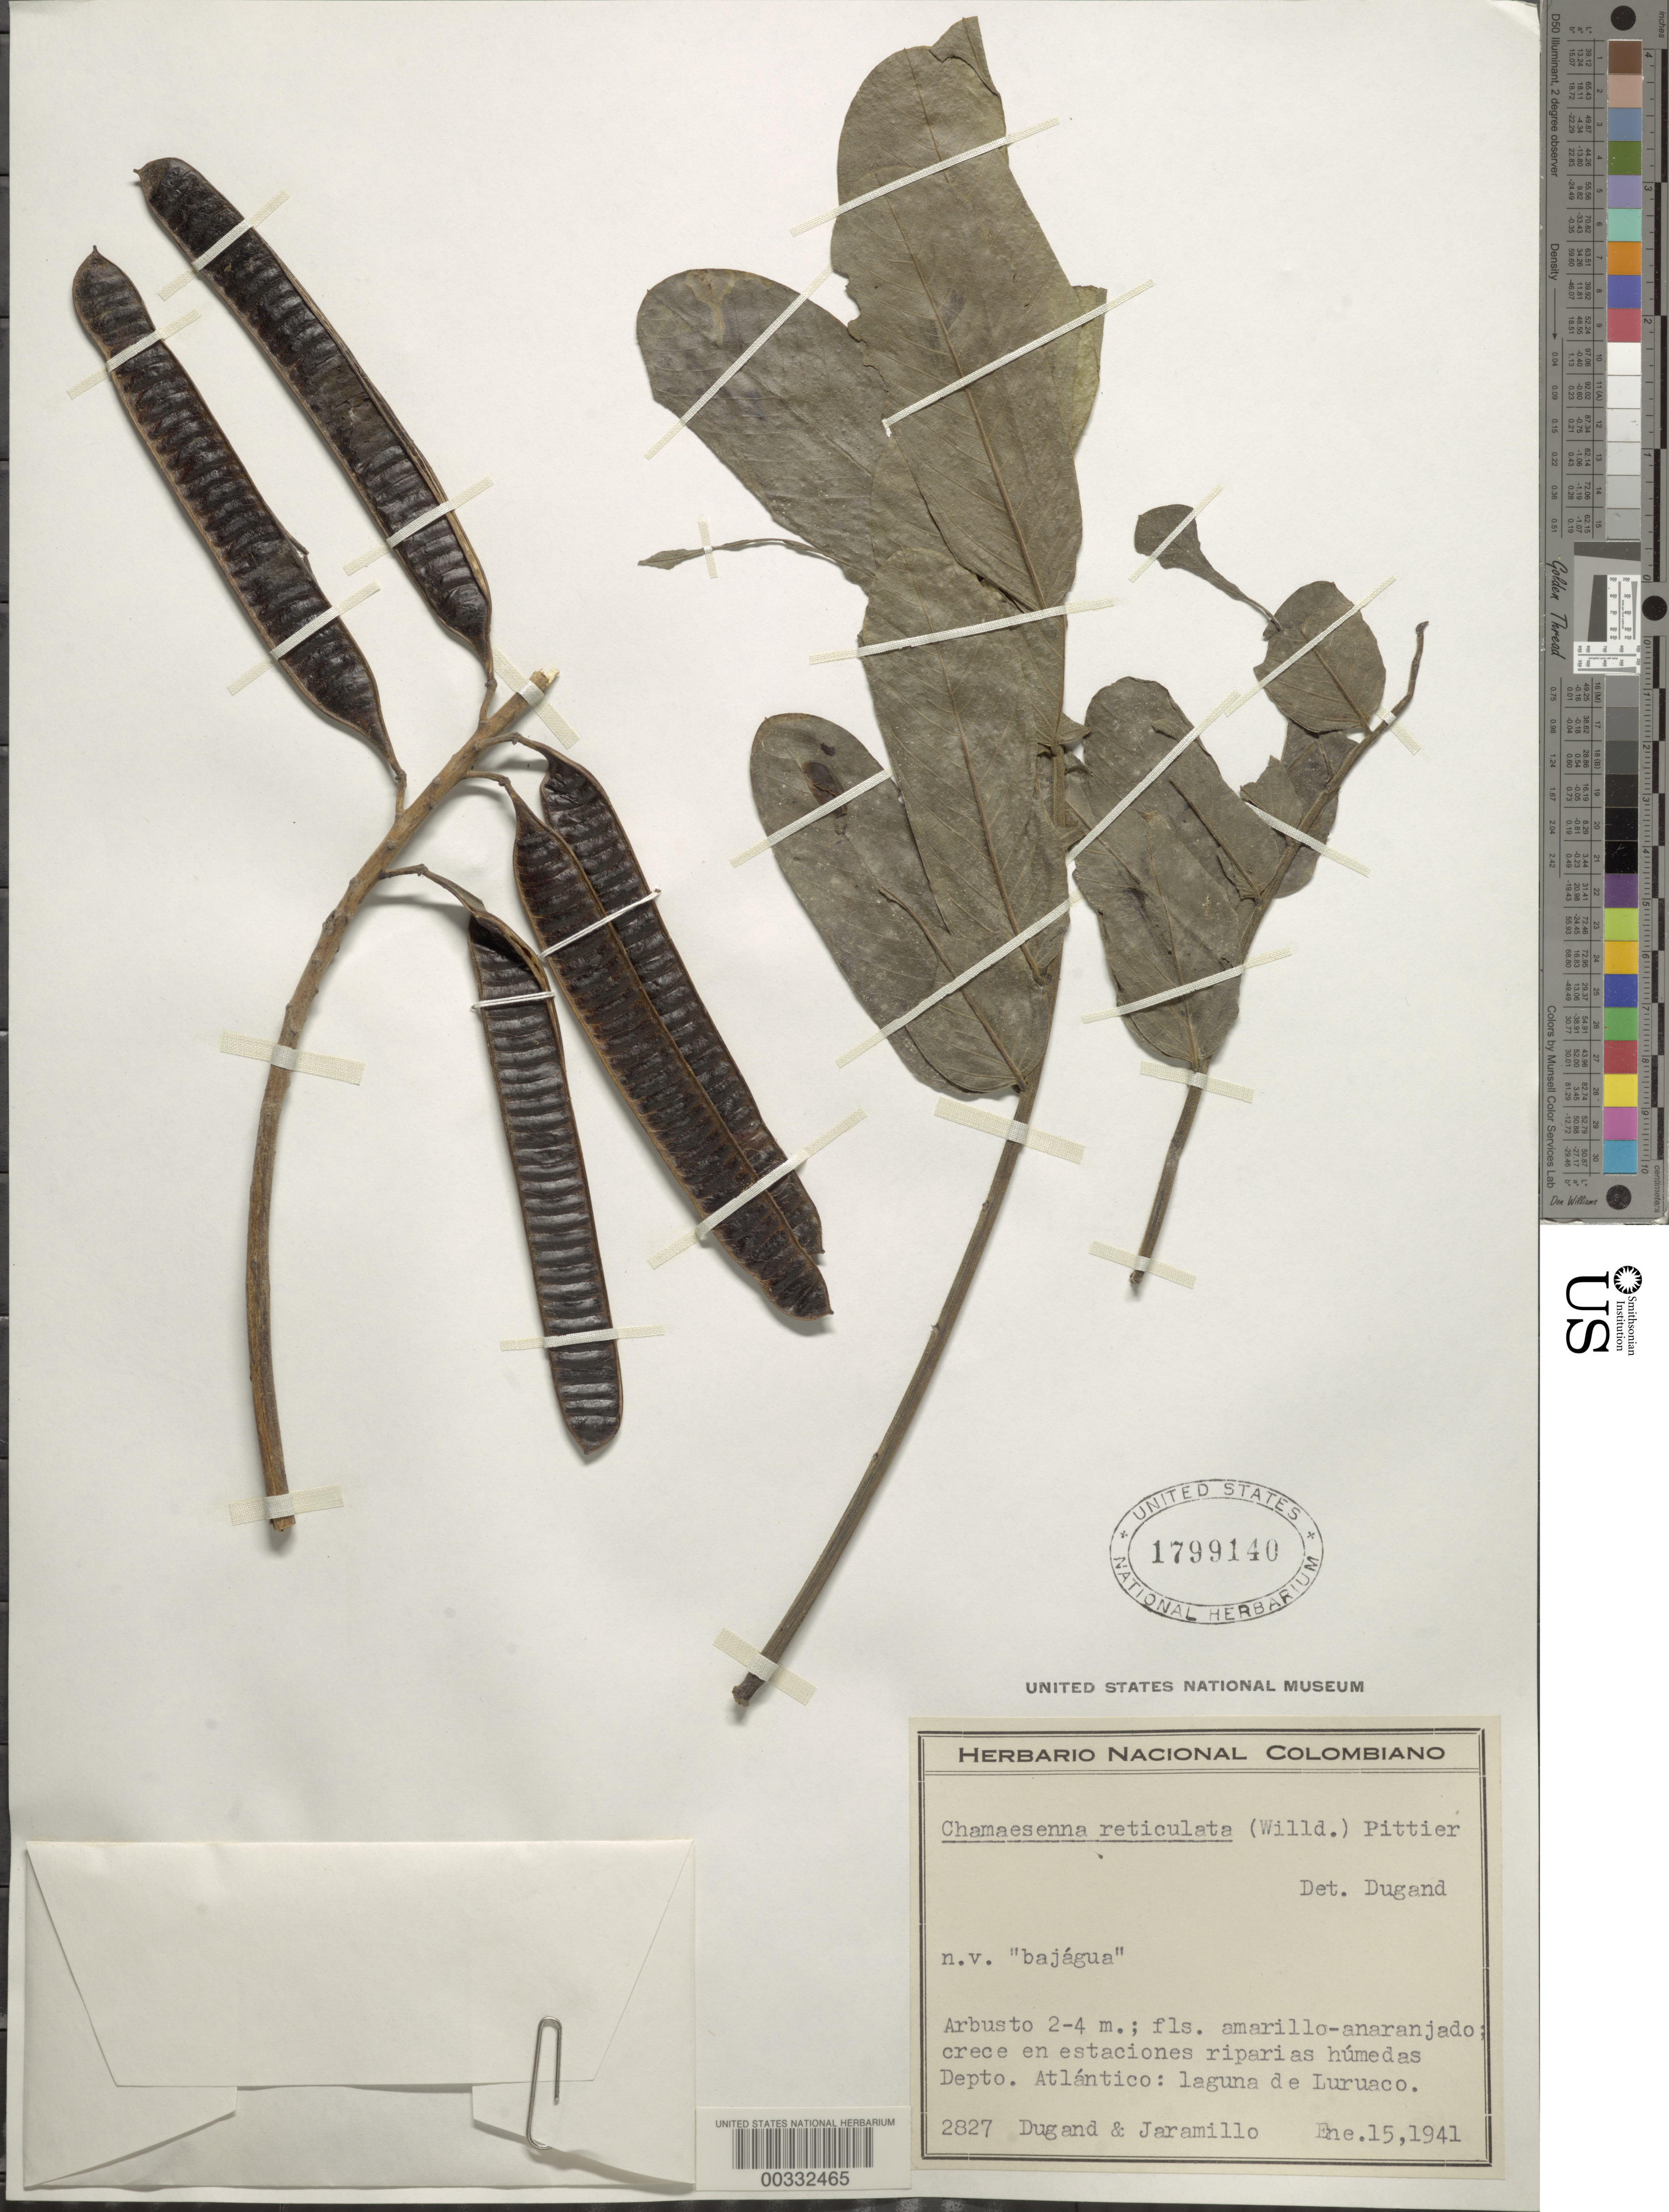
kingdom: Plantae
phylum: Tracheophyta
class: Magnoliopsida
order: Fabales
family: Fabaceae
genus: Senna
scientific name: Senna reticulata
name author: (Willd.) H.S. Irwin & Barneby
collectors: A. Dugand G. & R. Jaramillo M.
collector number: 2827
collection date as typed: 15 Jan 1941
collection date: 1941-01-15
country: Colombia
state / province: Atlántico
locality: Lagua de Luruaco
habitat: Estacions riparias humedas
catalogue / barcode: US 1799140